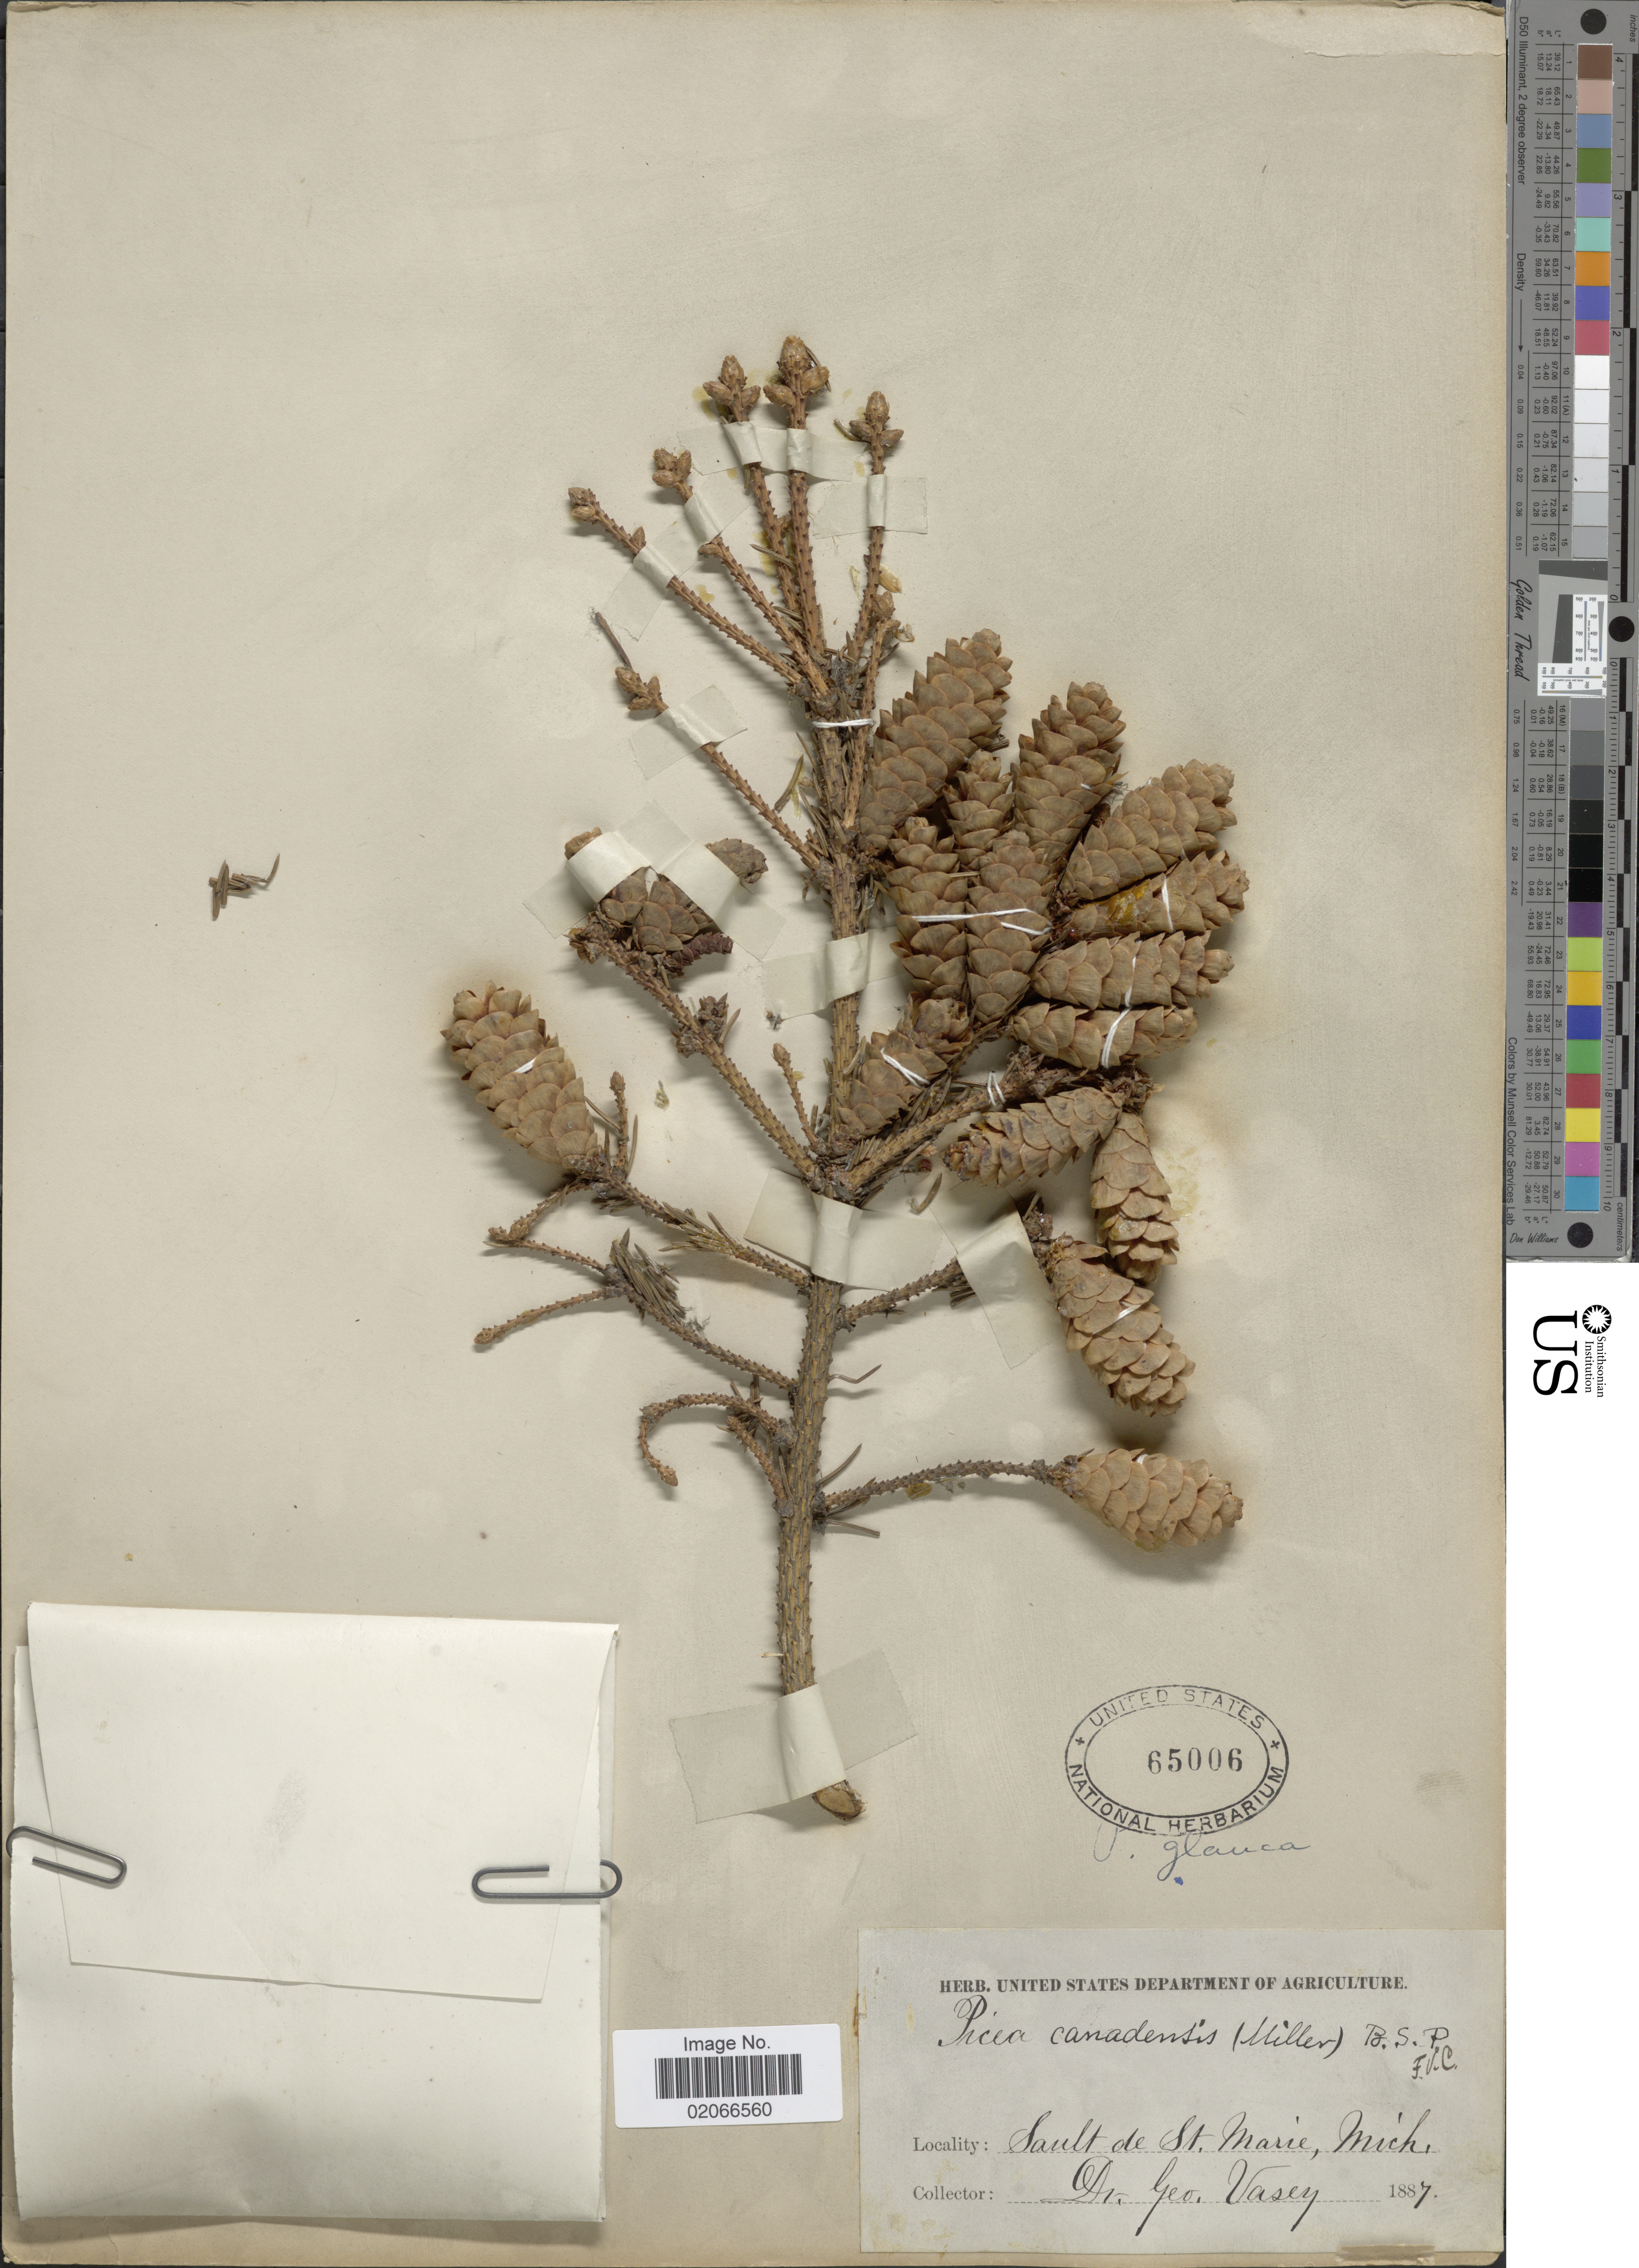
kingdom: Plantae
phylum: Tracheophyta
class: Pinopsida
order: Pinales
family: Pinaceae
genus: Picea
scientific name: Picea glauca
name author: (Moench) Voss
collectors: G. Vasey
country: United States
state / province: Michigan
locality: Sault de St. Marie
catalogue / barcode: US 65006